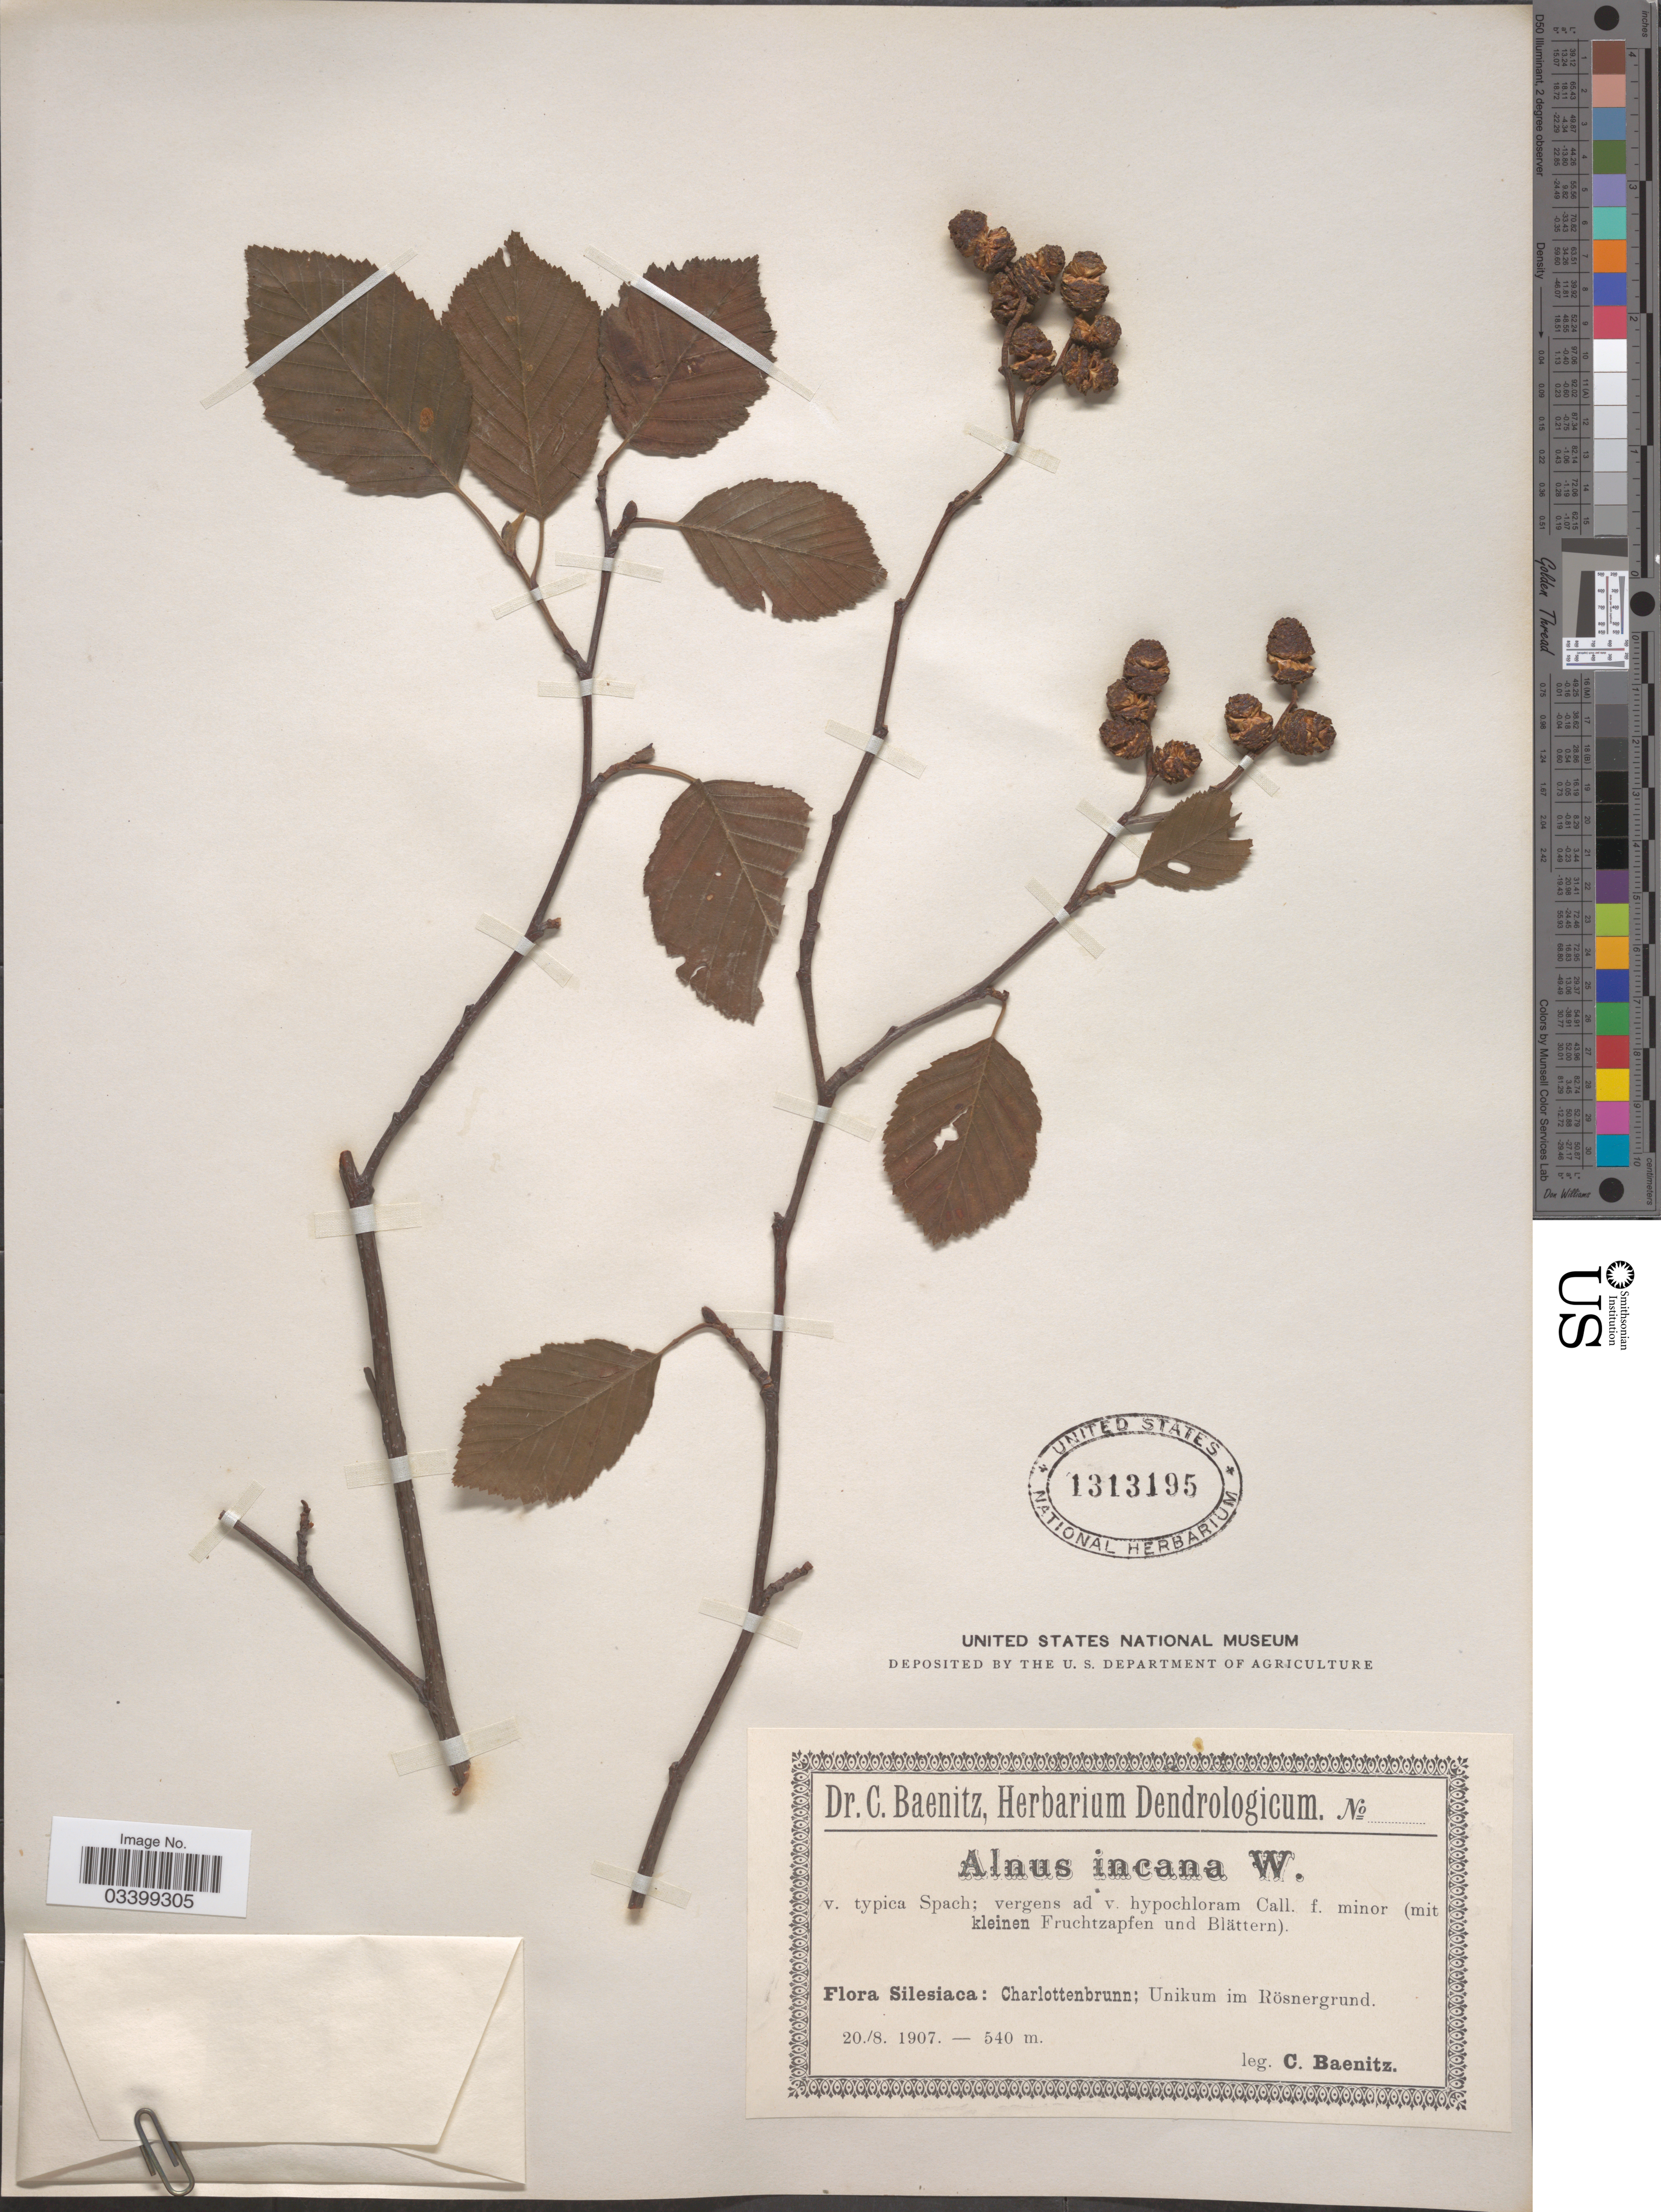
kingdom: Plantae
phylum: Tracheophyta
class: Magnoliopsida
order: Fagales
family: Betulaceae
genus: Alnus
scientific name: Alnus incana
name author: (L.) Moench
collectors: C. G. Baenitz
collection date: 1907-08-20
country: Poland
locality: Silesiaca: Charlottenbrunn; Unikum im Rösnergrund.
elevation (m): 540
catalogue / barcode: US 1313195